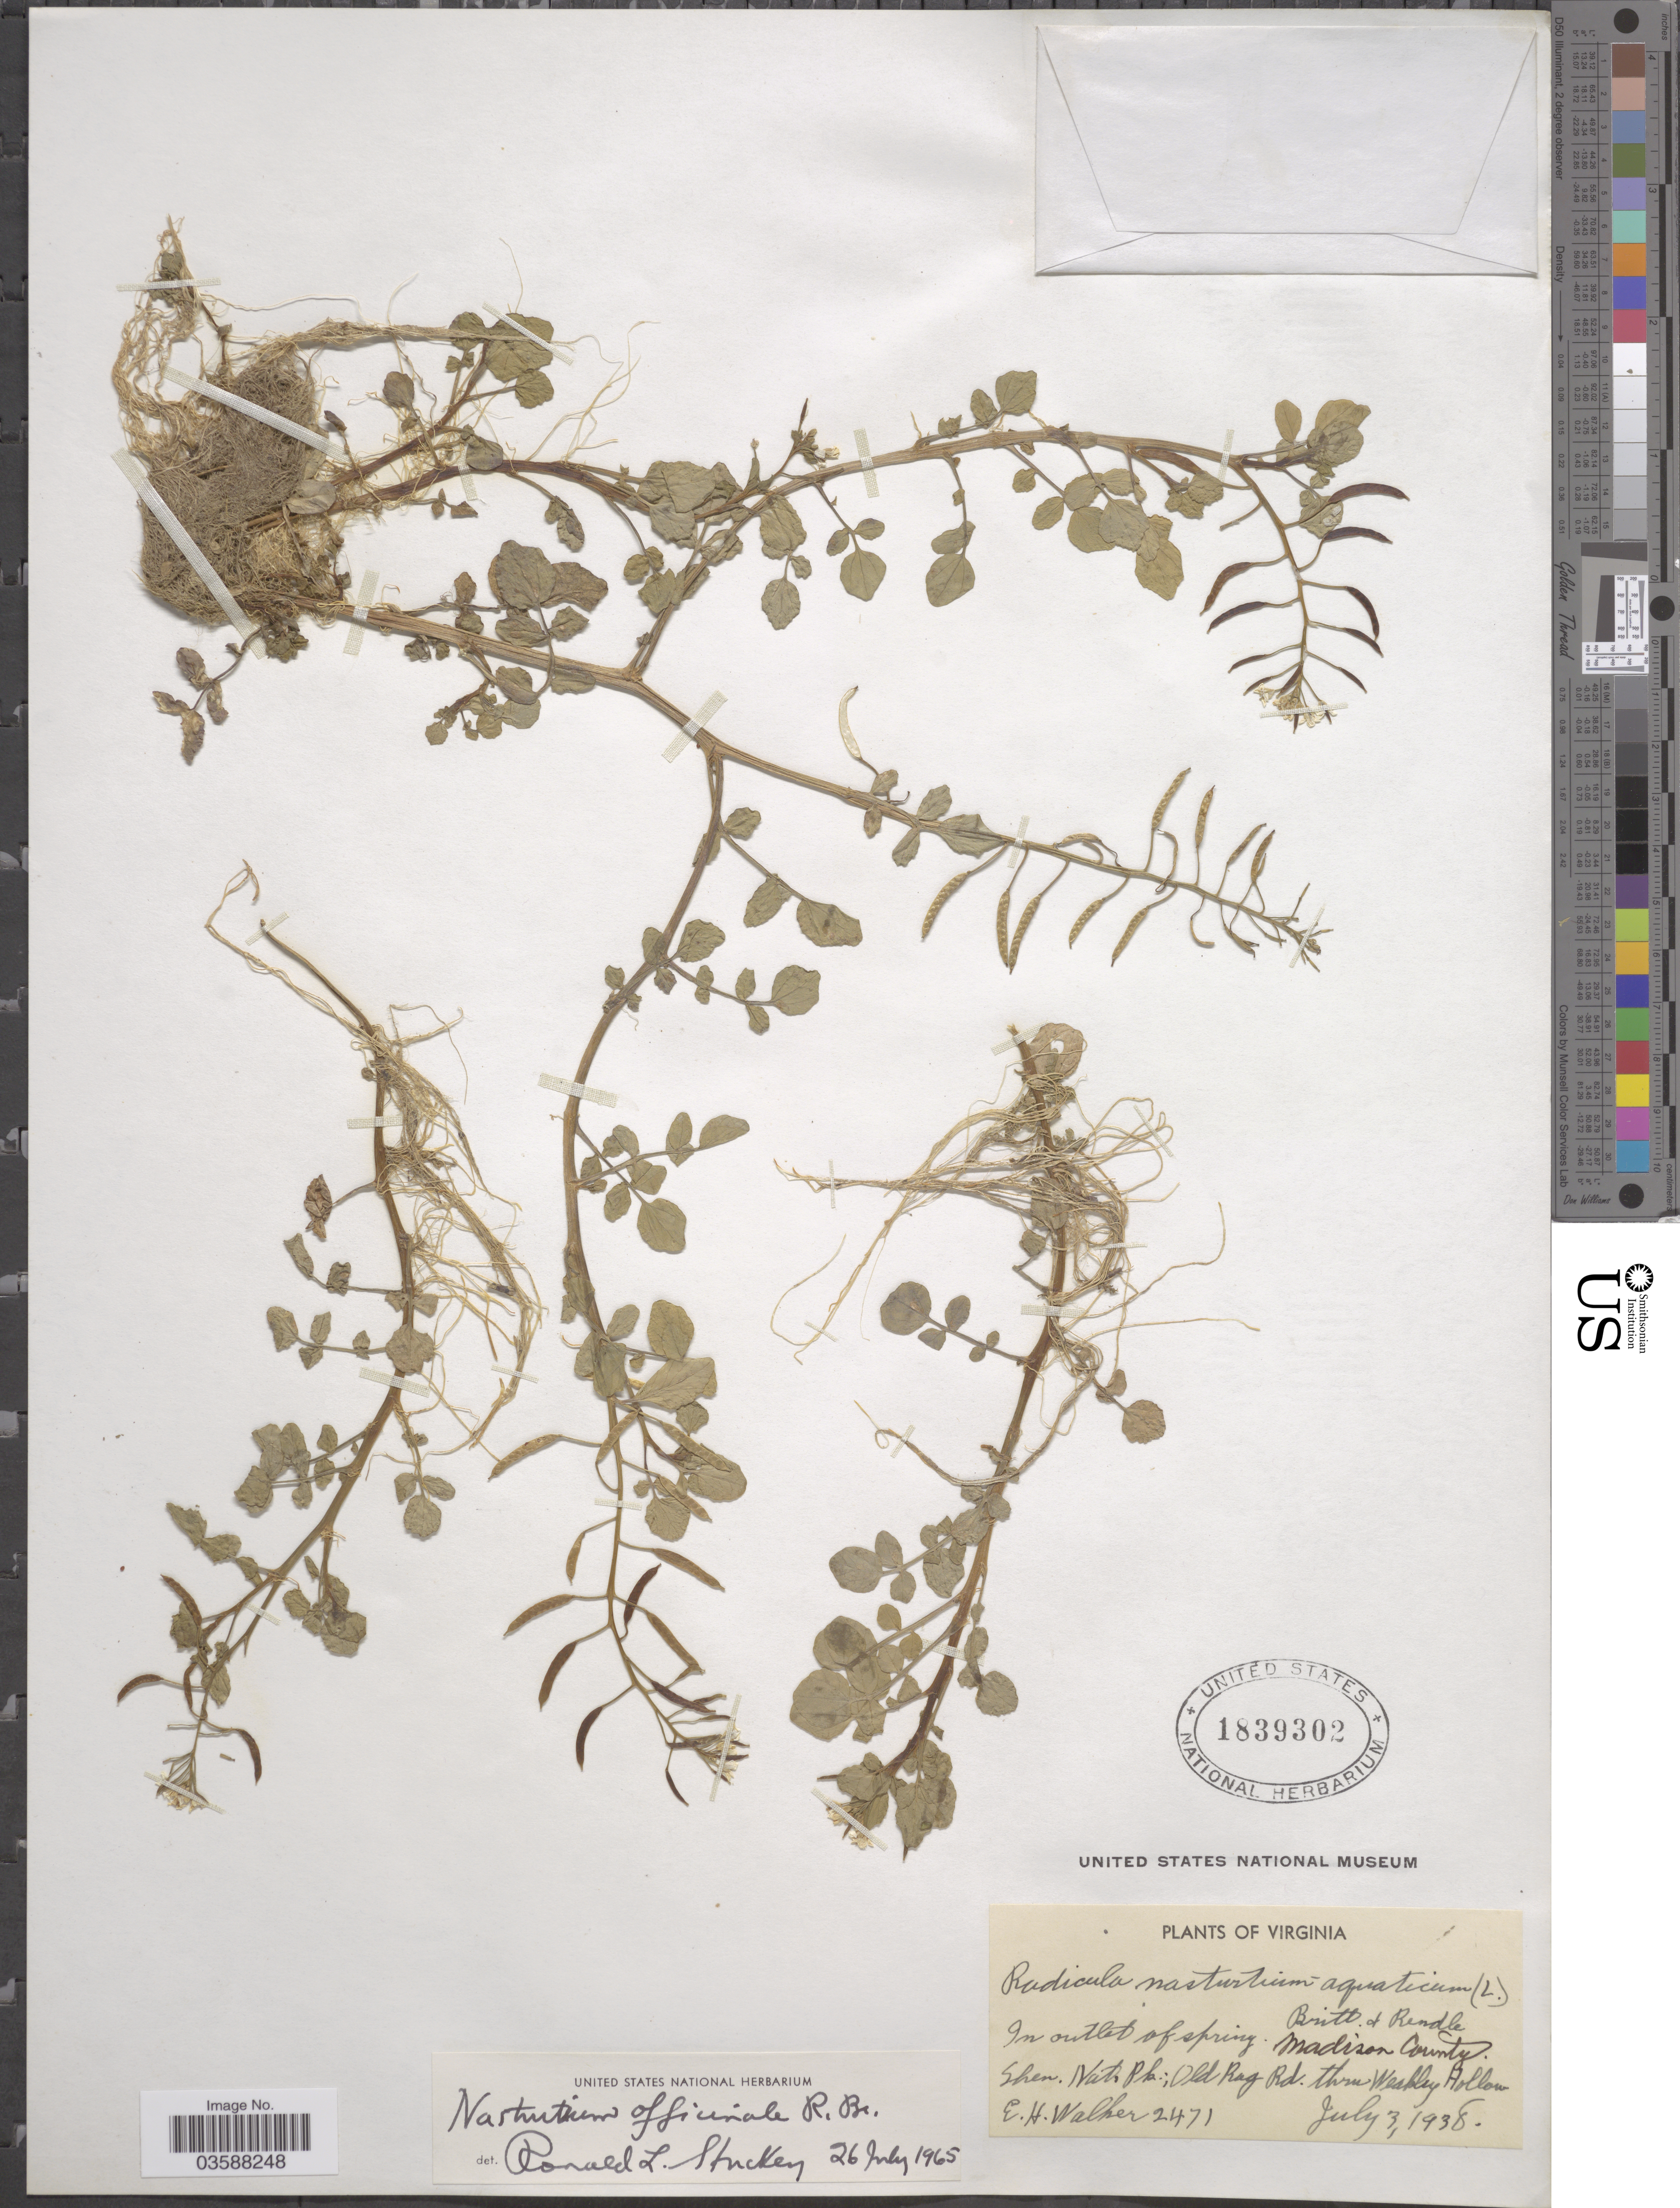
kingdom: Plantae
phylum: Tracheophyta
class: Magnoliopsida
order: Brassicales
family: Brassicaceae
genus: Nasturtium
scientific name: Nasturtium officinale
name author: R. Br.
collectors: E. H. Walker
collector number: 2471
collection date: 1938-07-03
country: United States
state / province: Virginia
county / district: Madison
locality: In outlet of spring. Madison County. Shen. Nat. Pk.; Old Rag Rd. thru Weakley Hollow.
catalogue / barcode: US 1839302